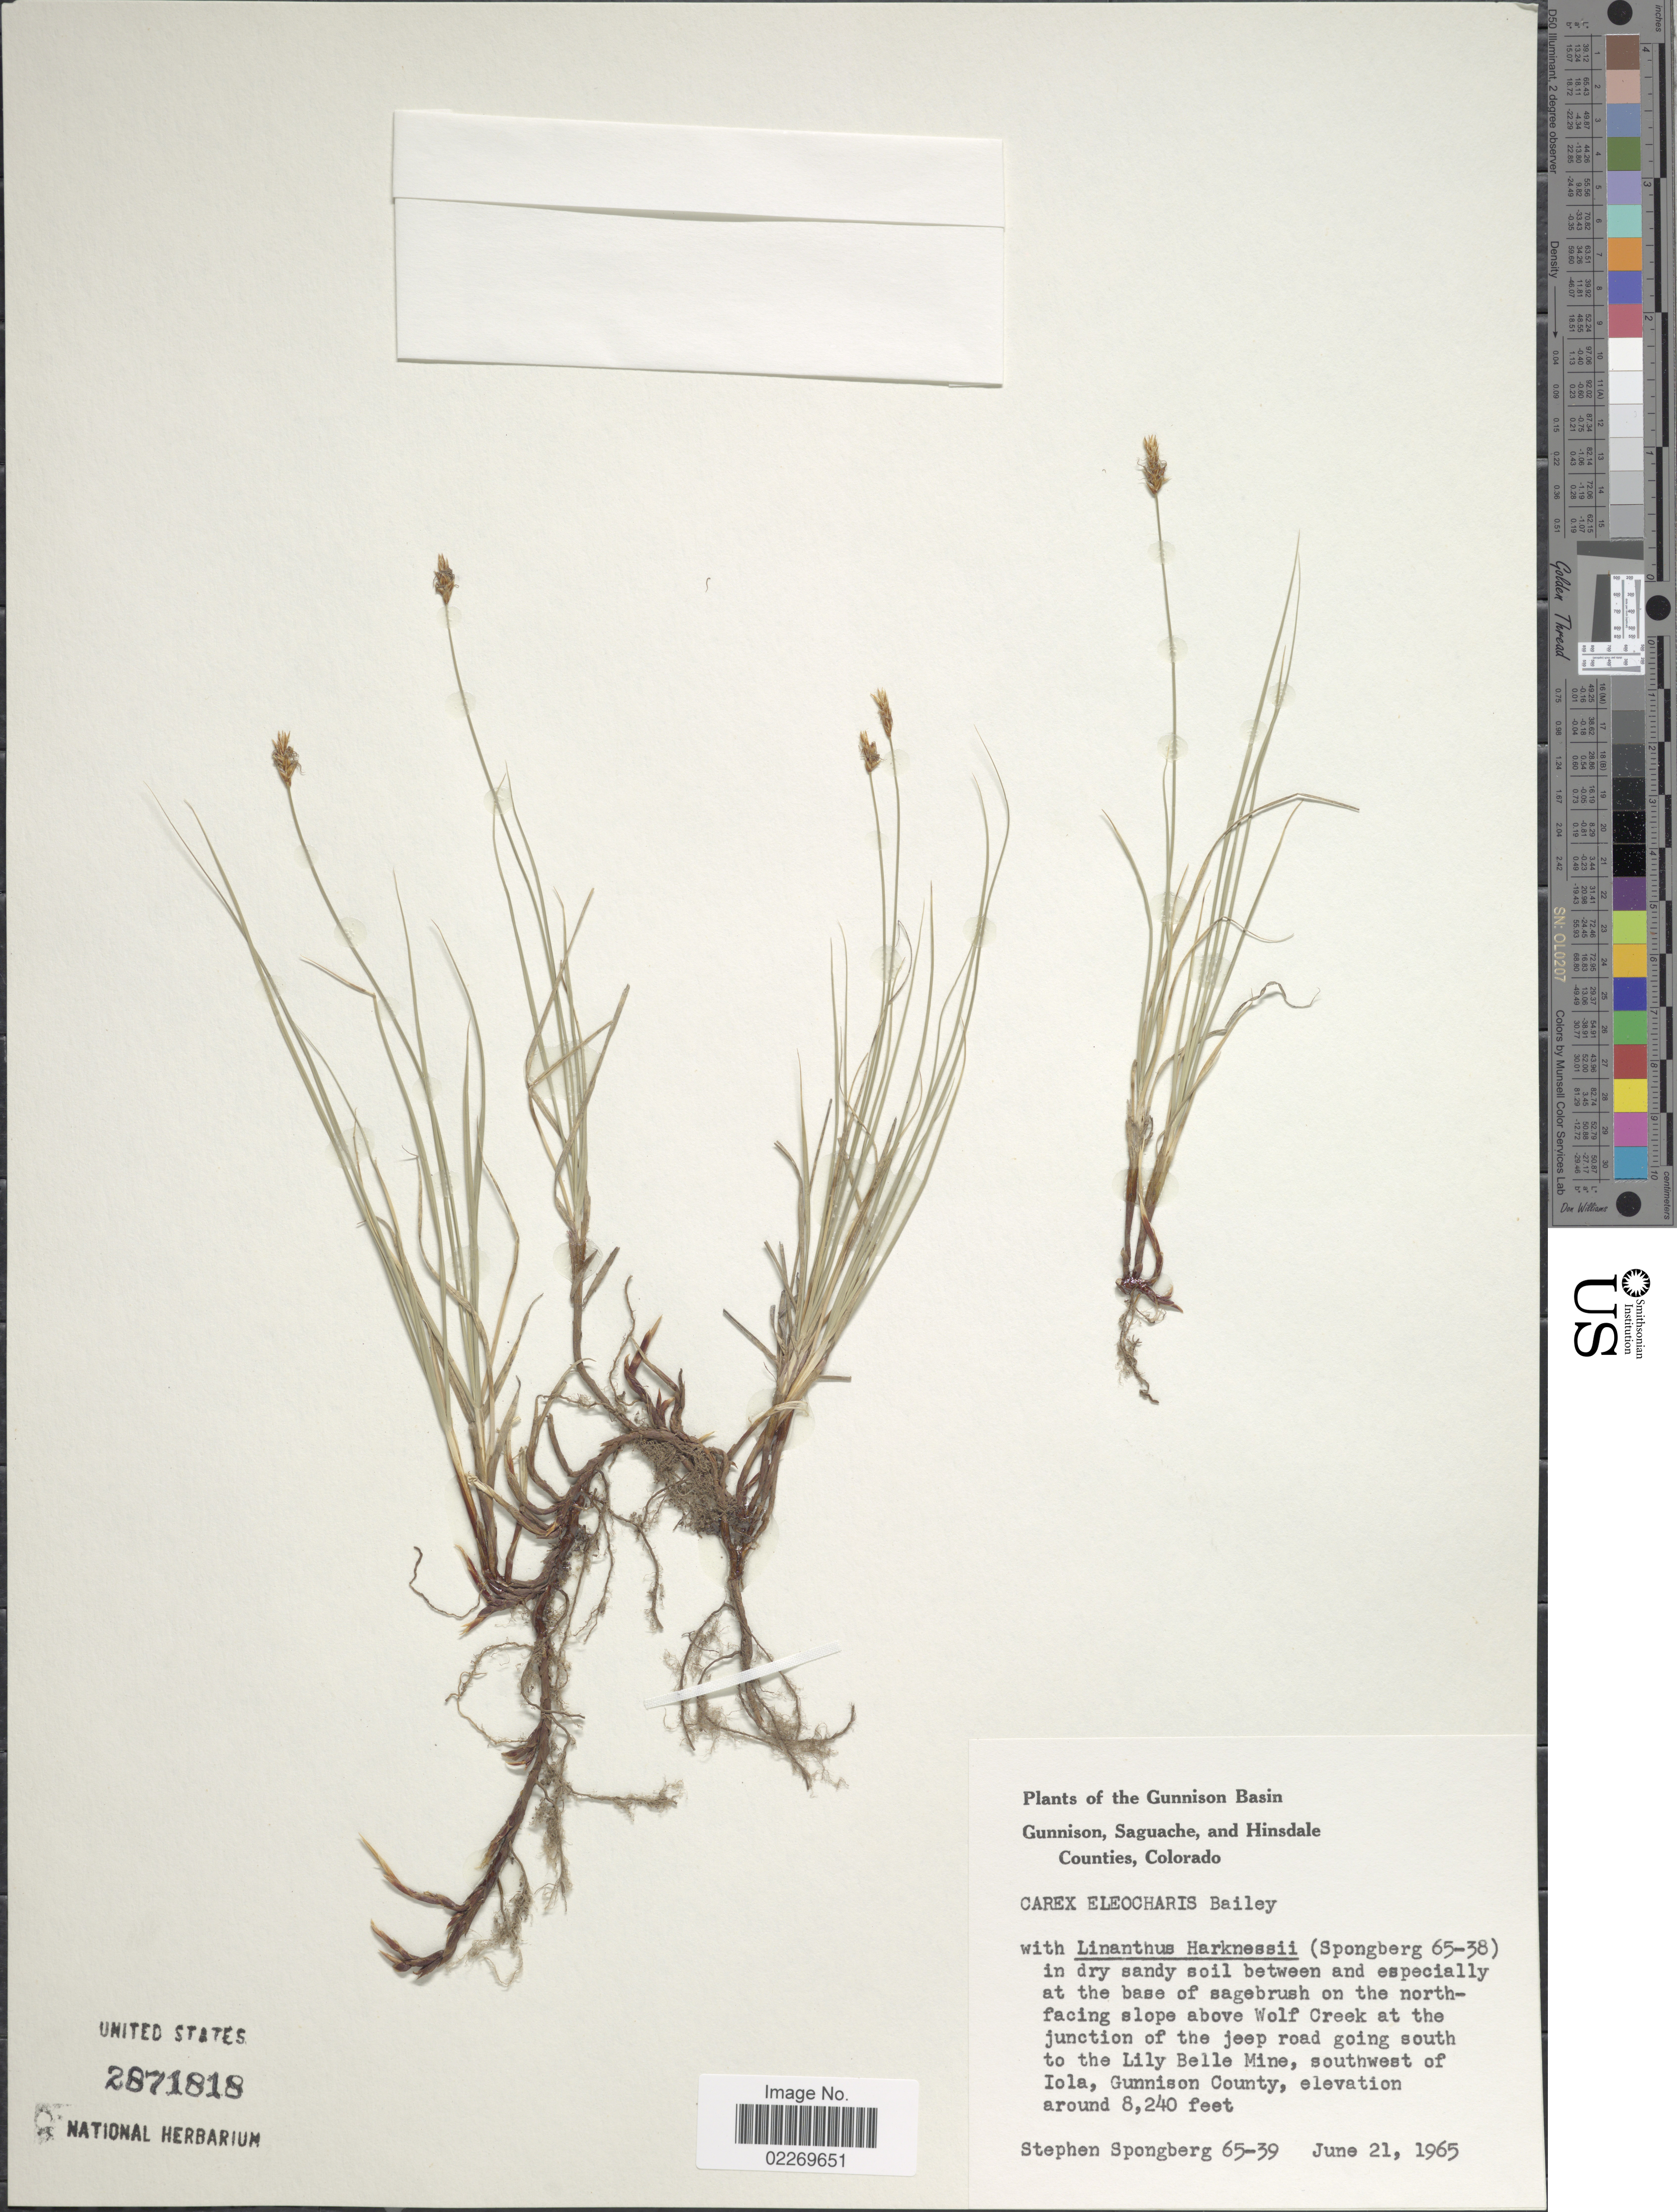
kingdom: Plantae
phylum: Tracheophyta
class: Liliopsida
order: Poales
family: Cyperaceae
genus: Carex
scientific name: Carex eleocharis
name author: L.H. Bailey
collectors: S. A.Spongberg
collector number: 65-39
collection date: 1965-06-21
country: United States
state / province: Colorado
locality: Gunnison Basin, Gunnison, Saguache, and Hinsdale Counties, at the base of sagebrush on the northfacing slope above Wolf Creek at the junction of the jeep road going south to the Lily Belle M9ine, southwest of Iola, Gunnison County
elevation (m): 2512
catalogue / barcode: US 2871818